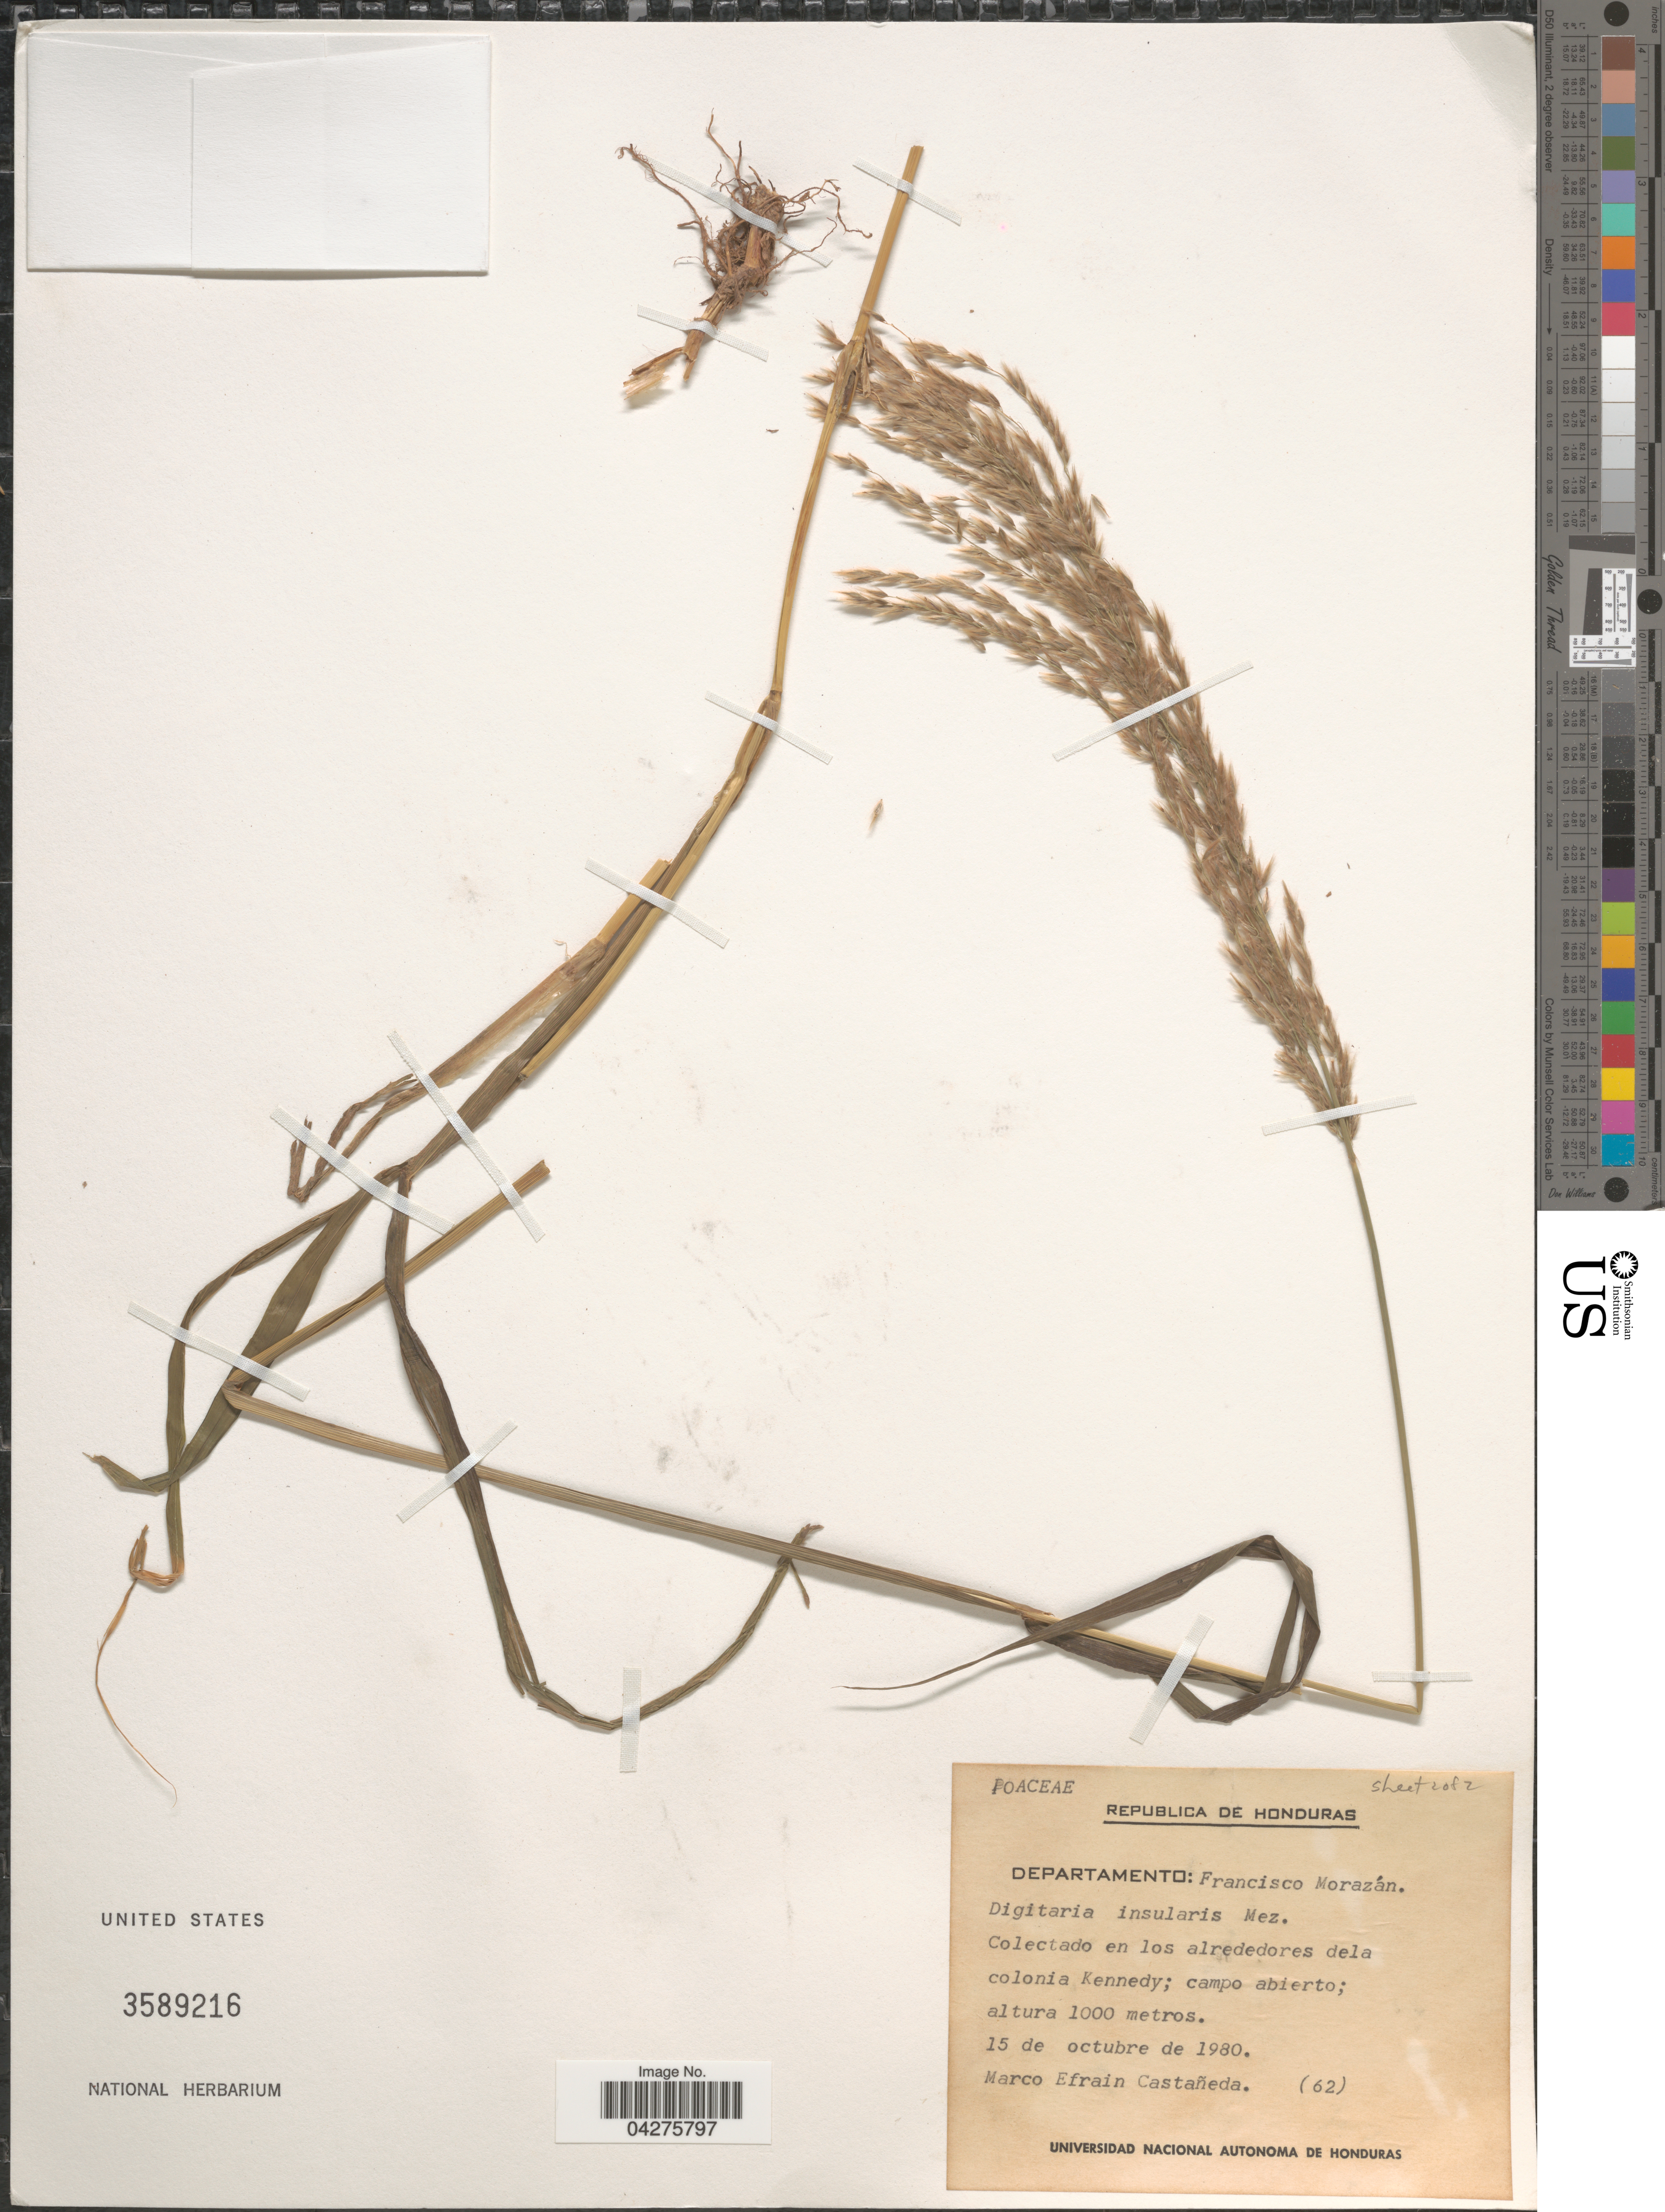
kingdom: Plantae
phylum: Tracheophyta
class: Liliopsida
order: Poales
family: Poaceae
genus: Digitaria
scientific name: Digitaria insularis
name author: (L.) Fedde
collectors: M. Castañeda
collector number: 62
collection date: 1980-10-15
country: Honduras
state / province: Fco. Morazán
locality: Departamento: Francisco Morazán. En los alrededores dela colonia Kennedy; campo abierto.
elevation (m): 1000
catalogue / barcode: US 3589216